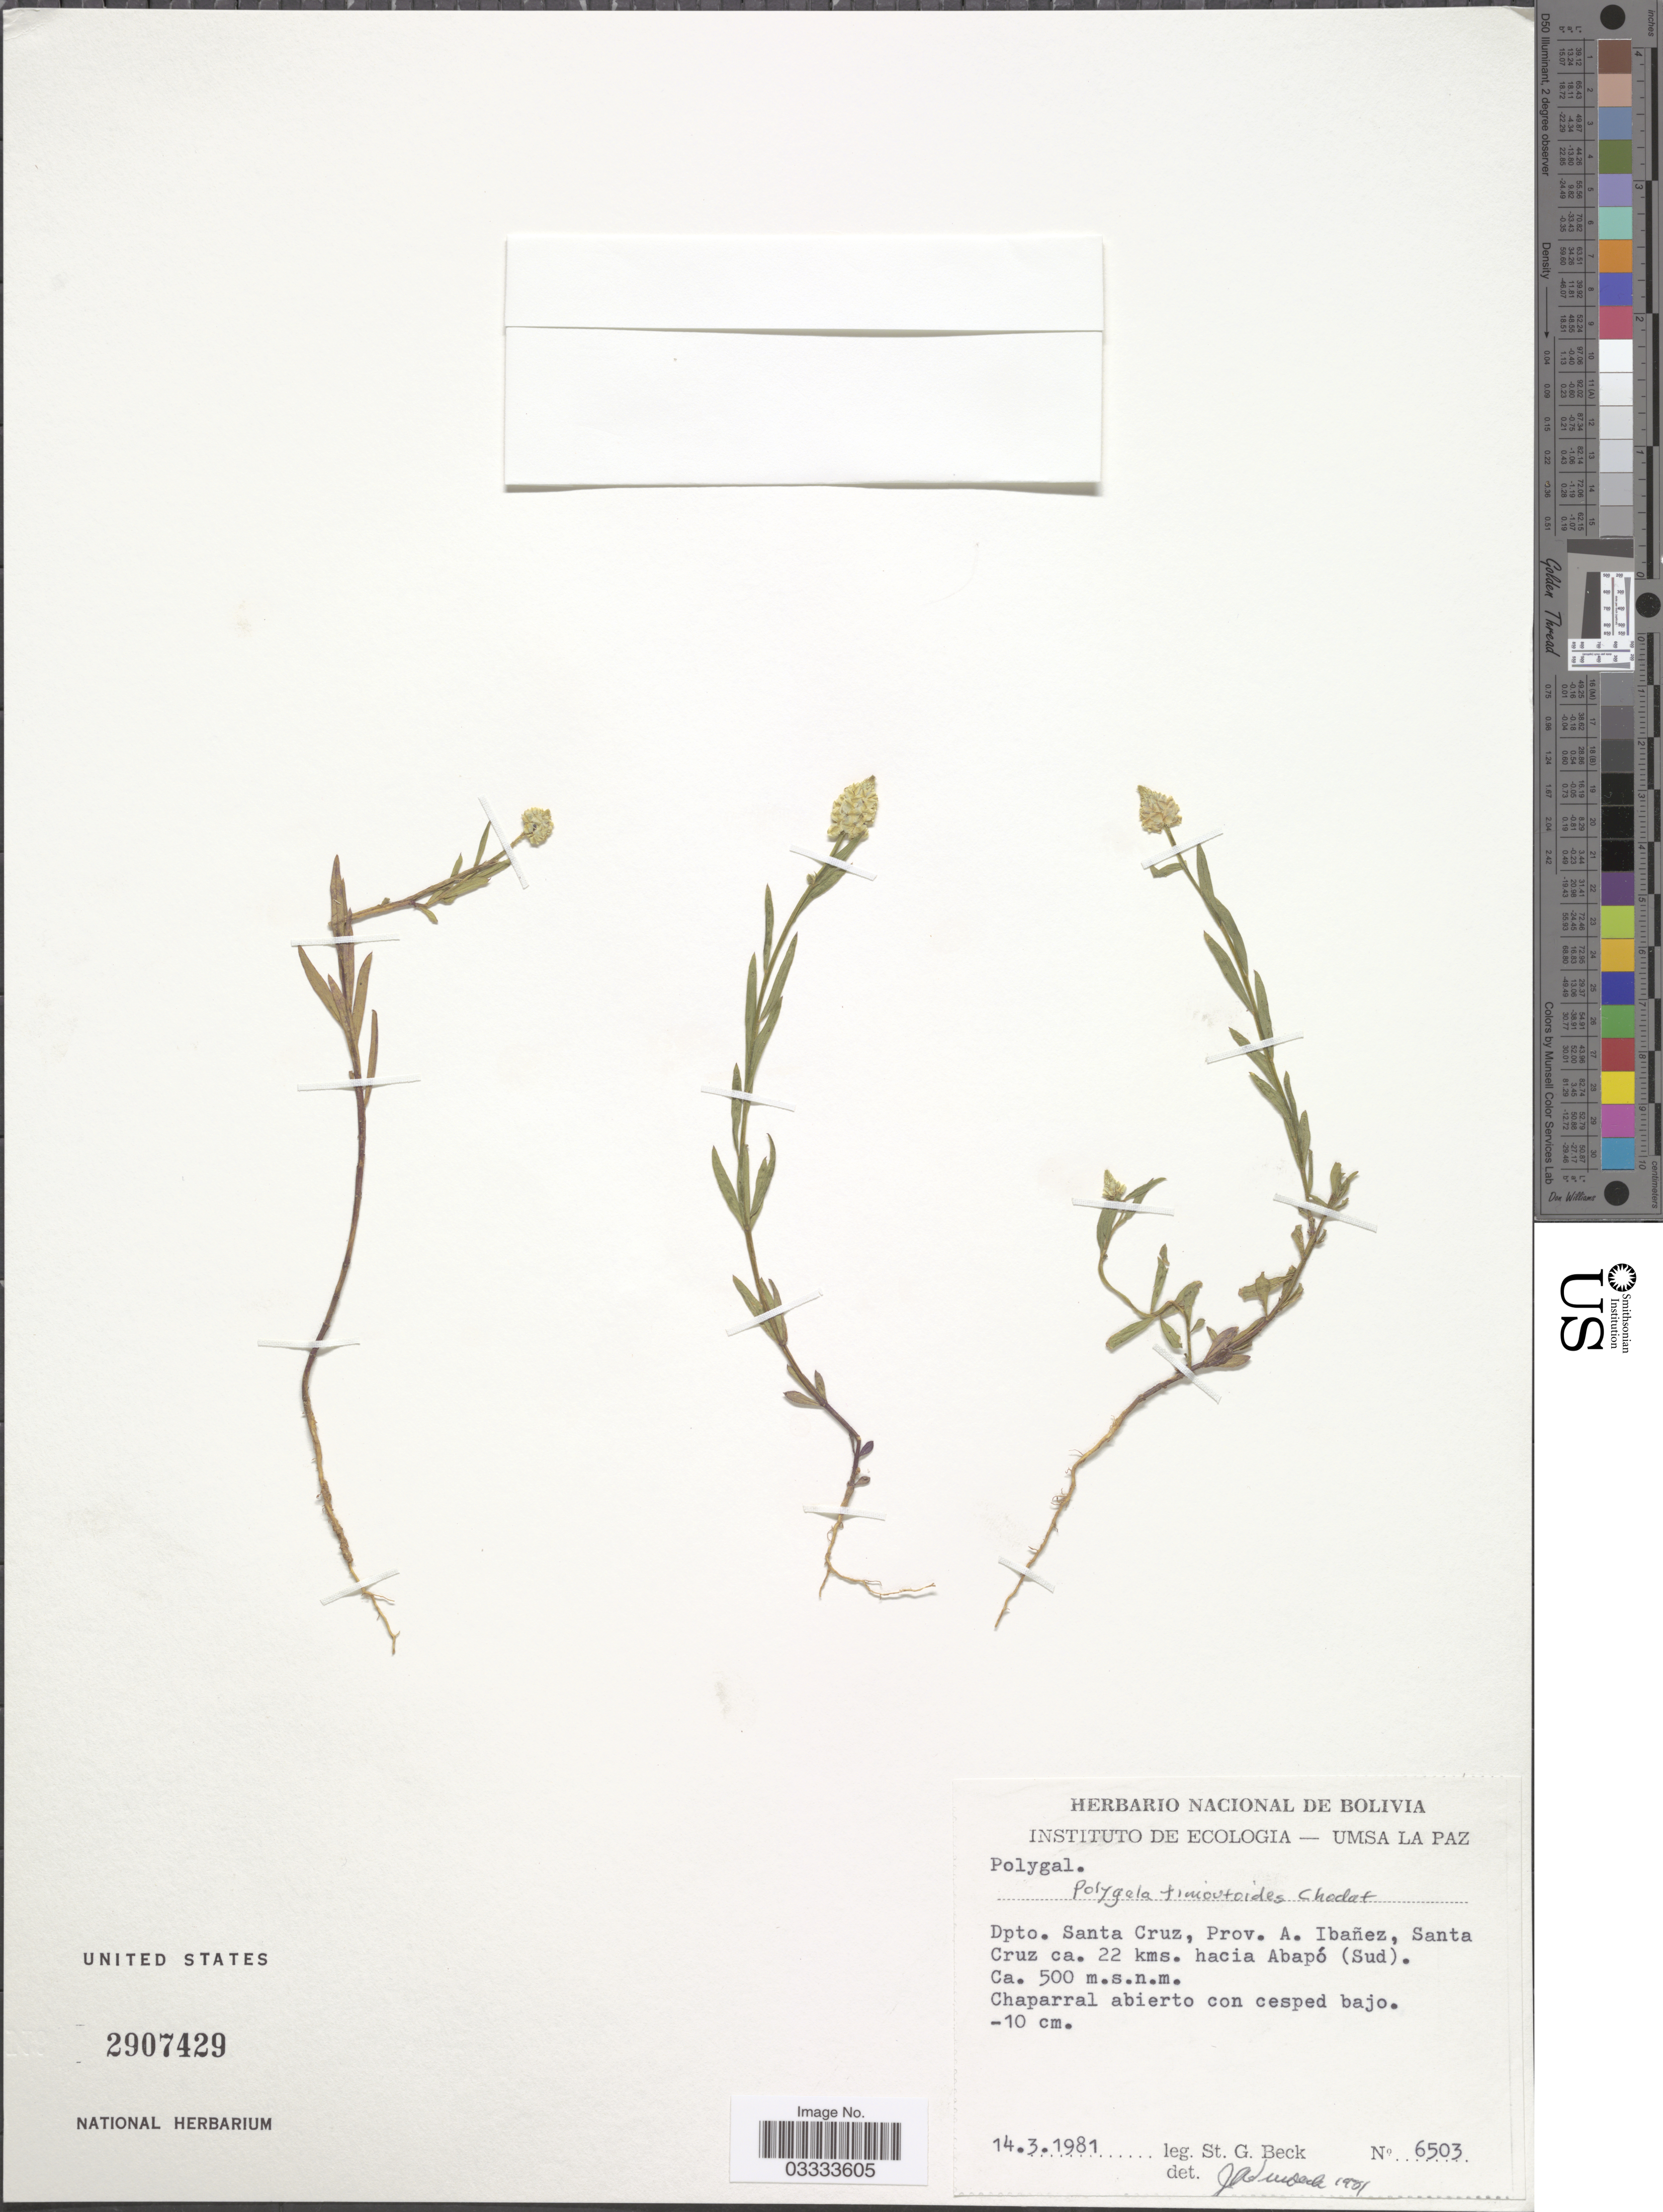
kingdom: Plantae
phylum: Tracheophyta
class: Magnoliopsida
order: Fabales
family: Polygalaceae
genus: Polygala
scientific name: Polygala hygrophila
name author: Kunth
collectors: S. G. Beck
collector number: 6503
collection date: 1981-03-14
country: Bolivia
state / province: Santa Cruz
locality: Dpto. Santa Cruz, Prov. A. Ibañez, Santa Cruz ca. 22 kms. hacia Abapó (Sud).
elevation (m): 500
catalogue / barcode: US 2907429